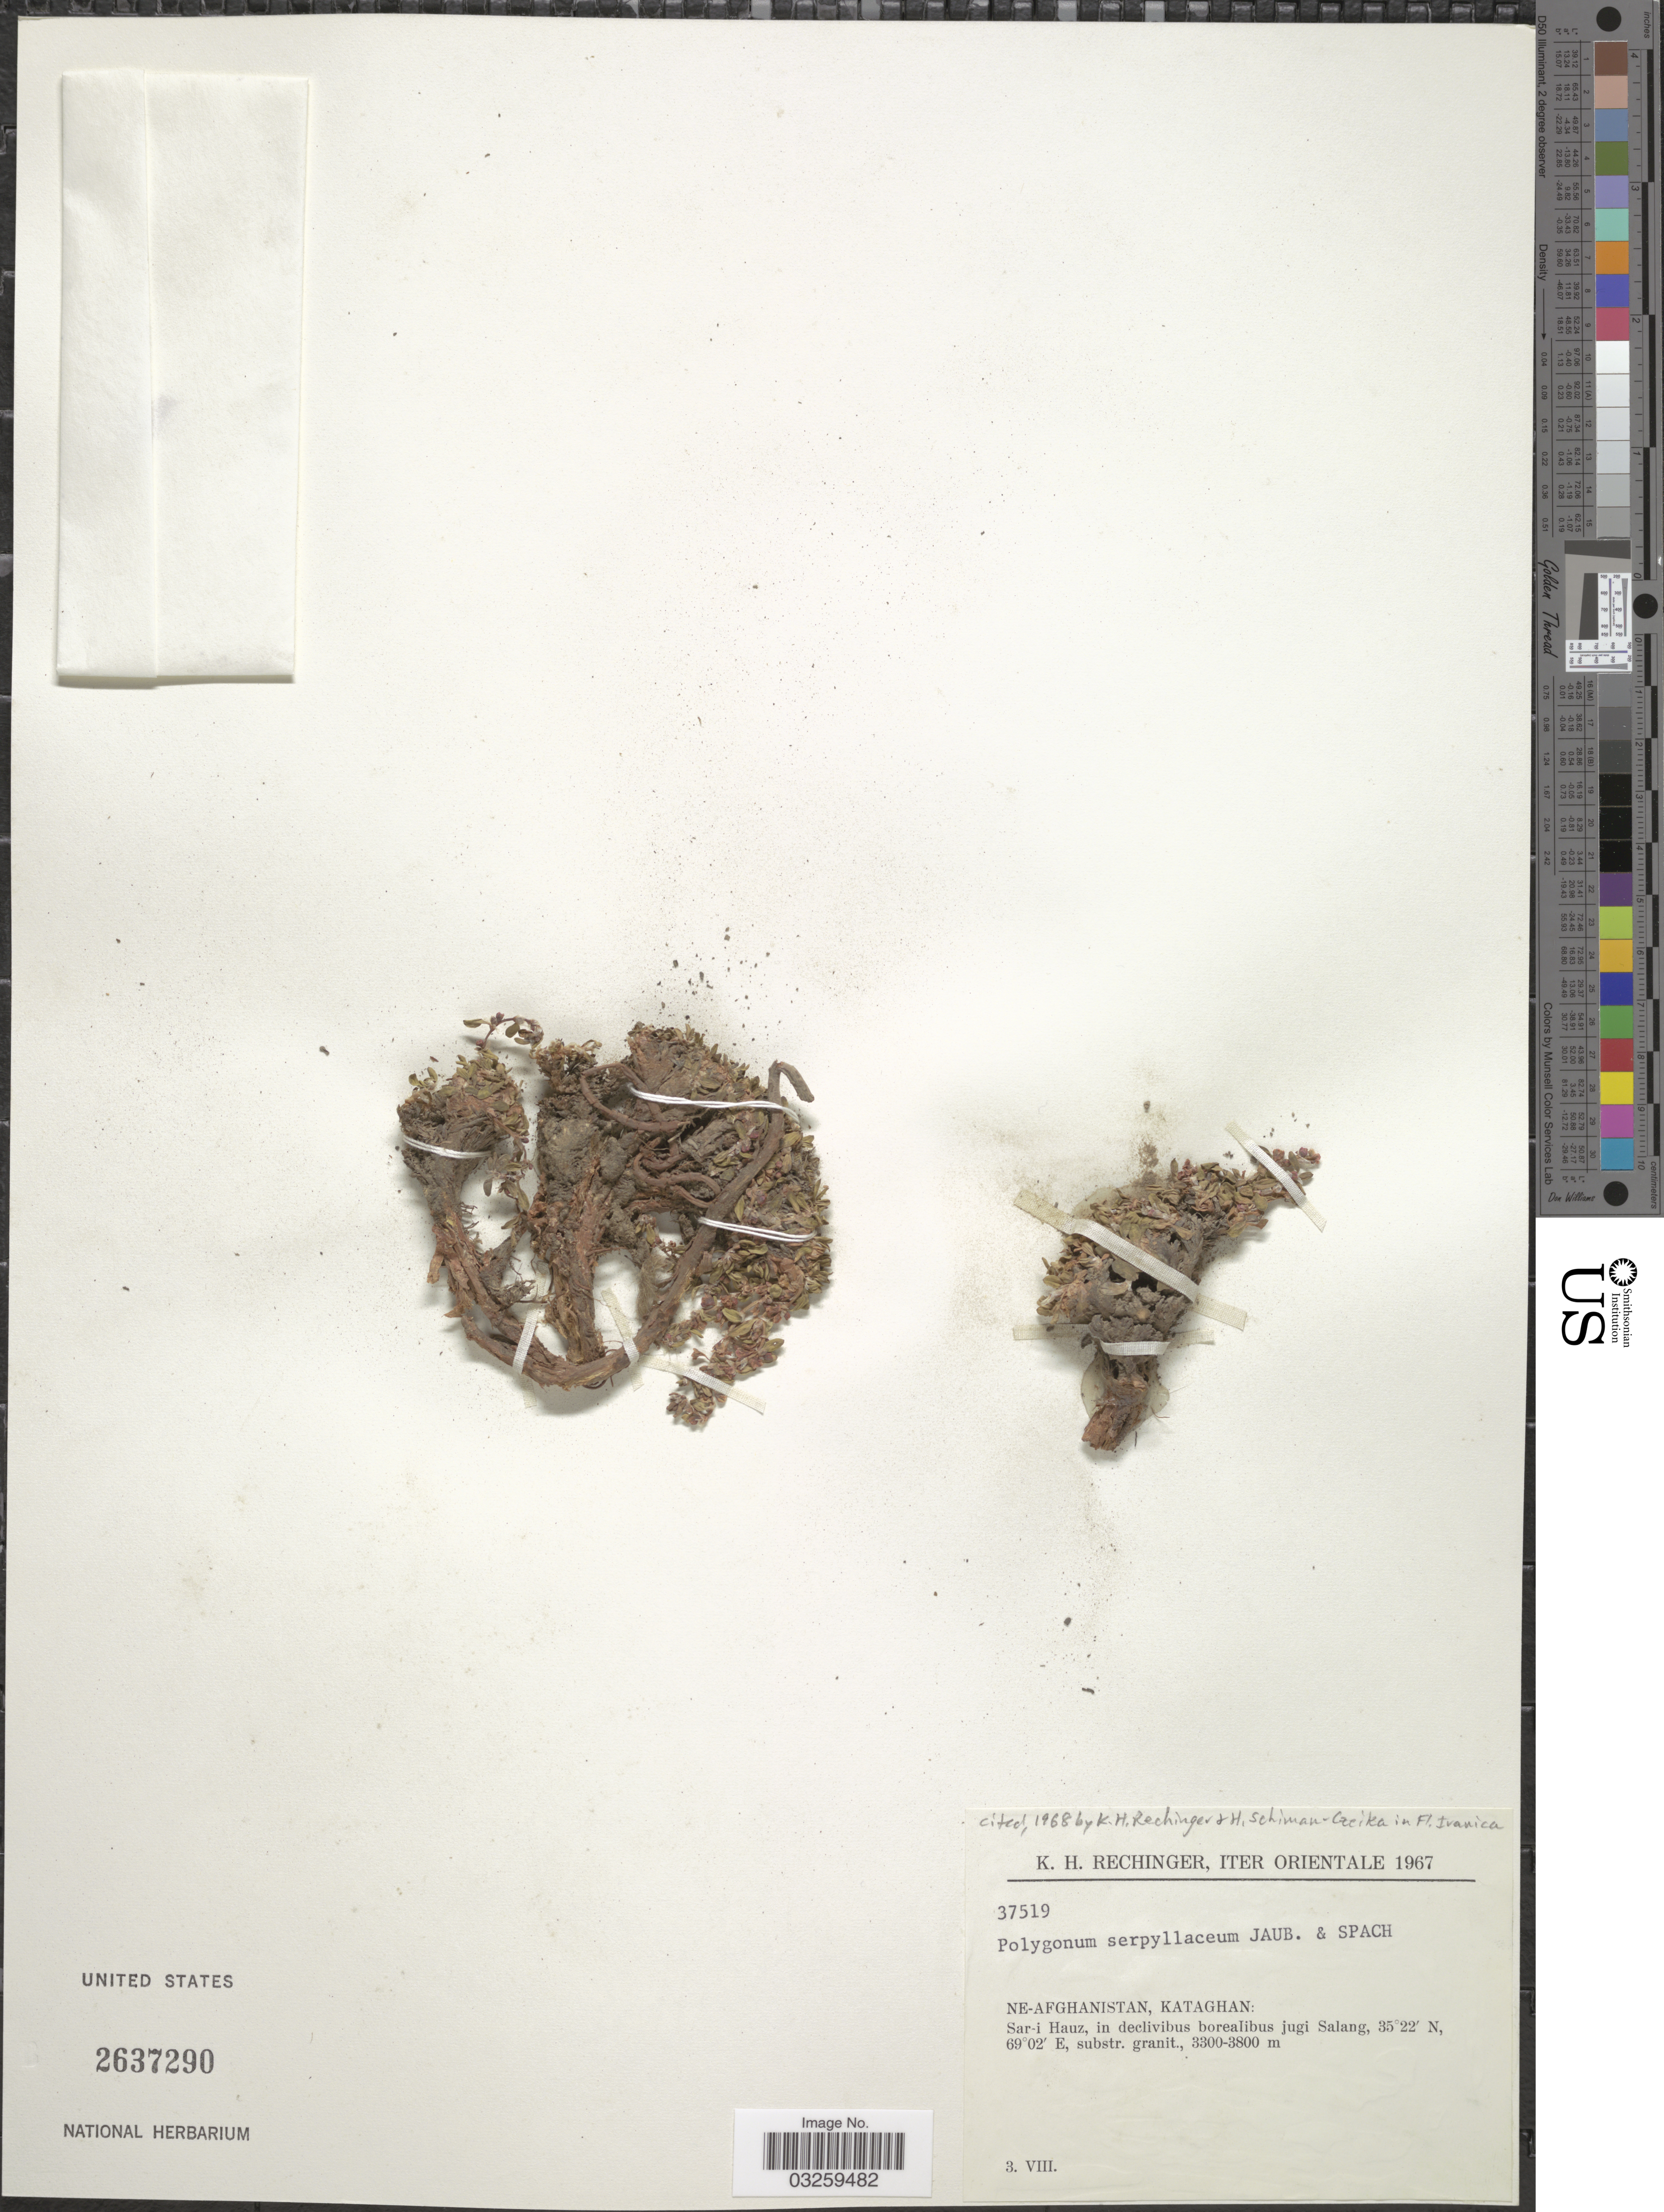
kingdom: Plantae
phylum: Tracheophyta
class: Magnoliopsida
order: Caryophyllales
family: Polygonaceae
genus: Polygonum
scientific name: Polygonum serpyllaceum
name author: Jaub. & Spach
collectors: K. H. Rechinger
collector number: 37519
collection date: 1967-08-03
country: Afghanistan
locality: Iter Orientale, NE-Afghanistan, Kataghan: Sar-i Hauz, in declivibus borealibus jugi Salang.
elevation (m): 3300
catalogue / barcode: US 2637290